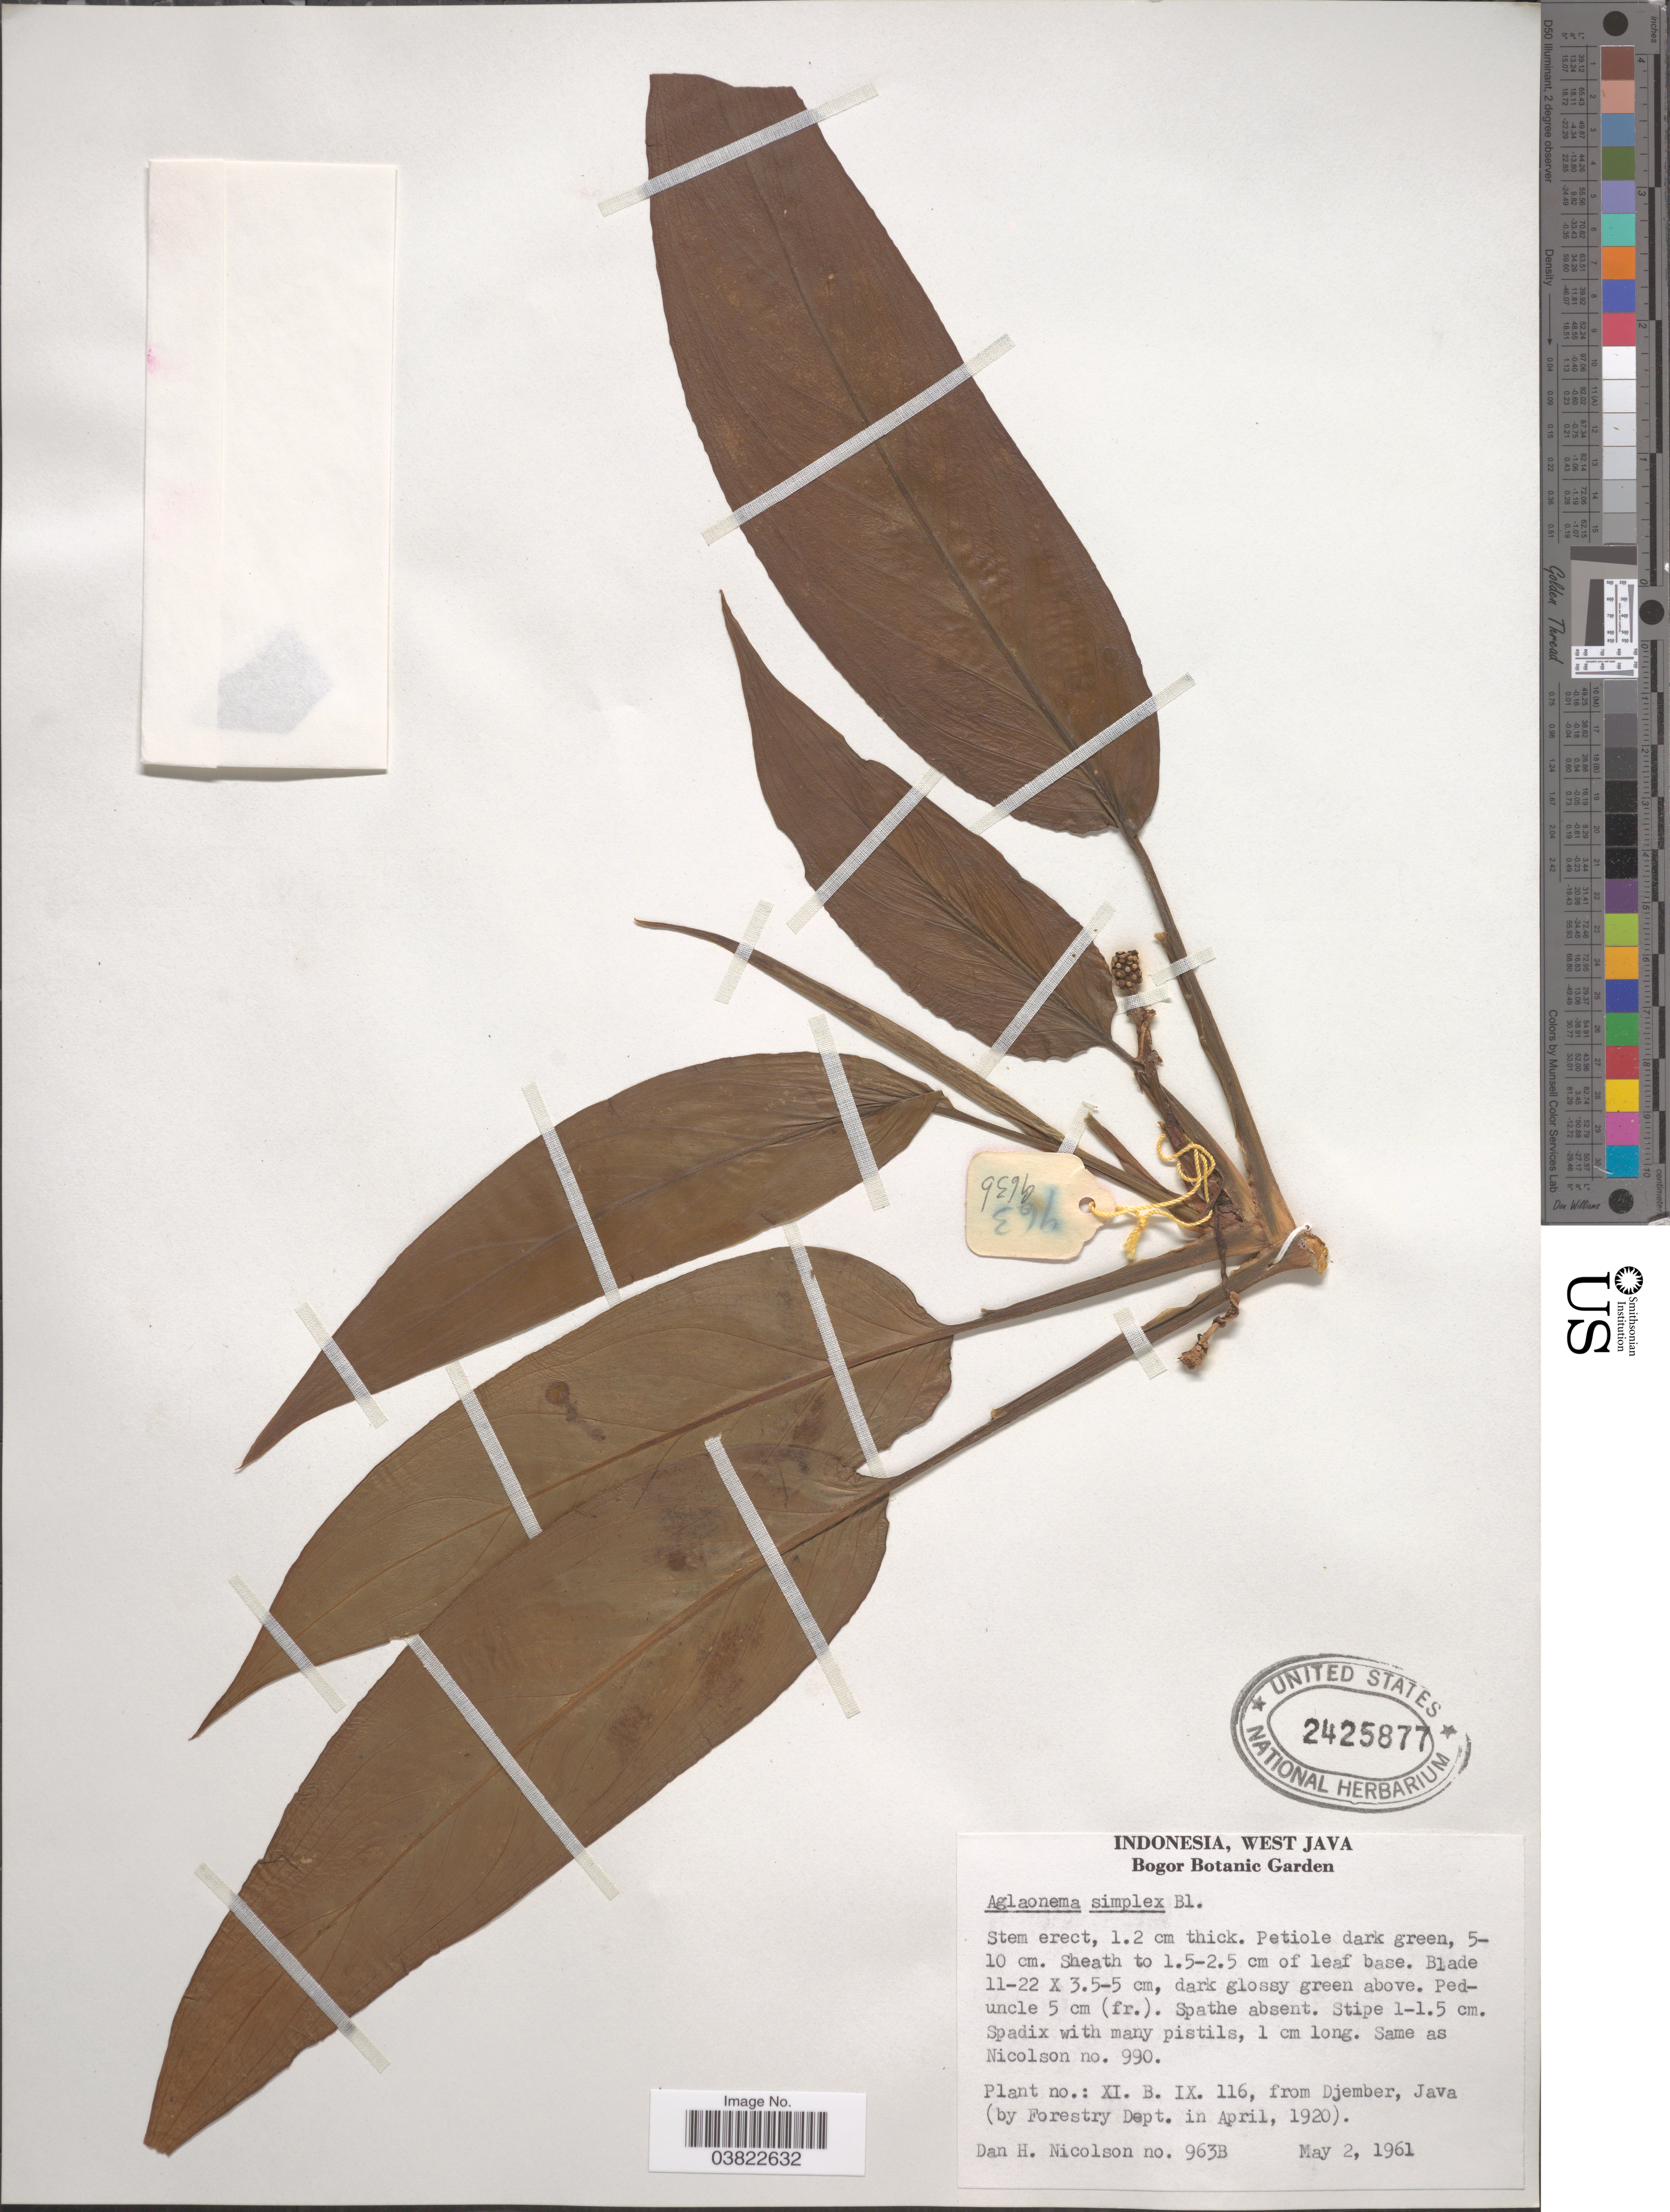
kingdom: Plantae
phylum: Tracheophyta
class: Liliopsida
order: Alismatales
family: Araceae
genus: Aglaonema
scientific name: Aglaonema simplex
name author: Blume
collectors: D. H. Nicolson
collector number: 963B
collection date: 1961-05-02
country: Indonesia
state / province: Java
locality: West Java. Bogor Botanic Garden.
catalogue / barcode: US 2425877